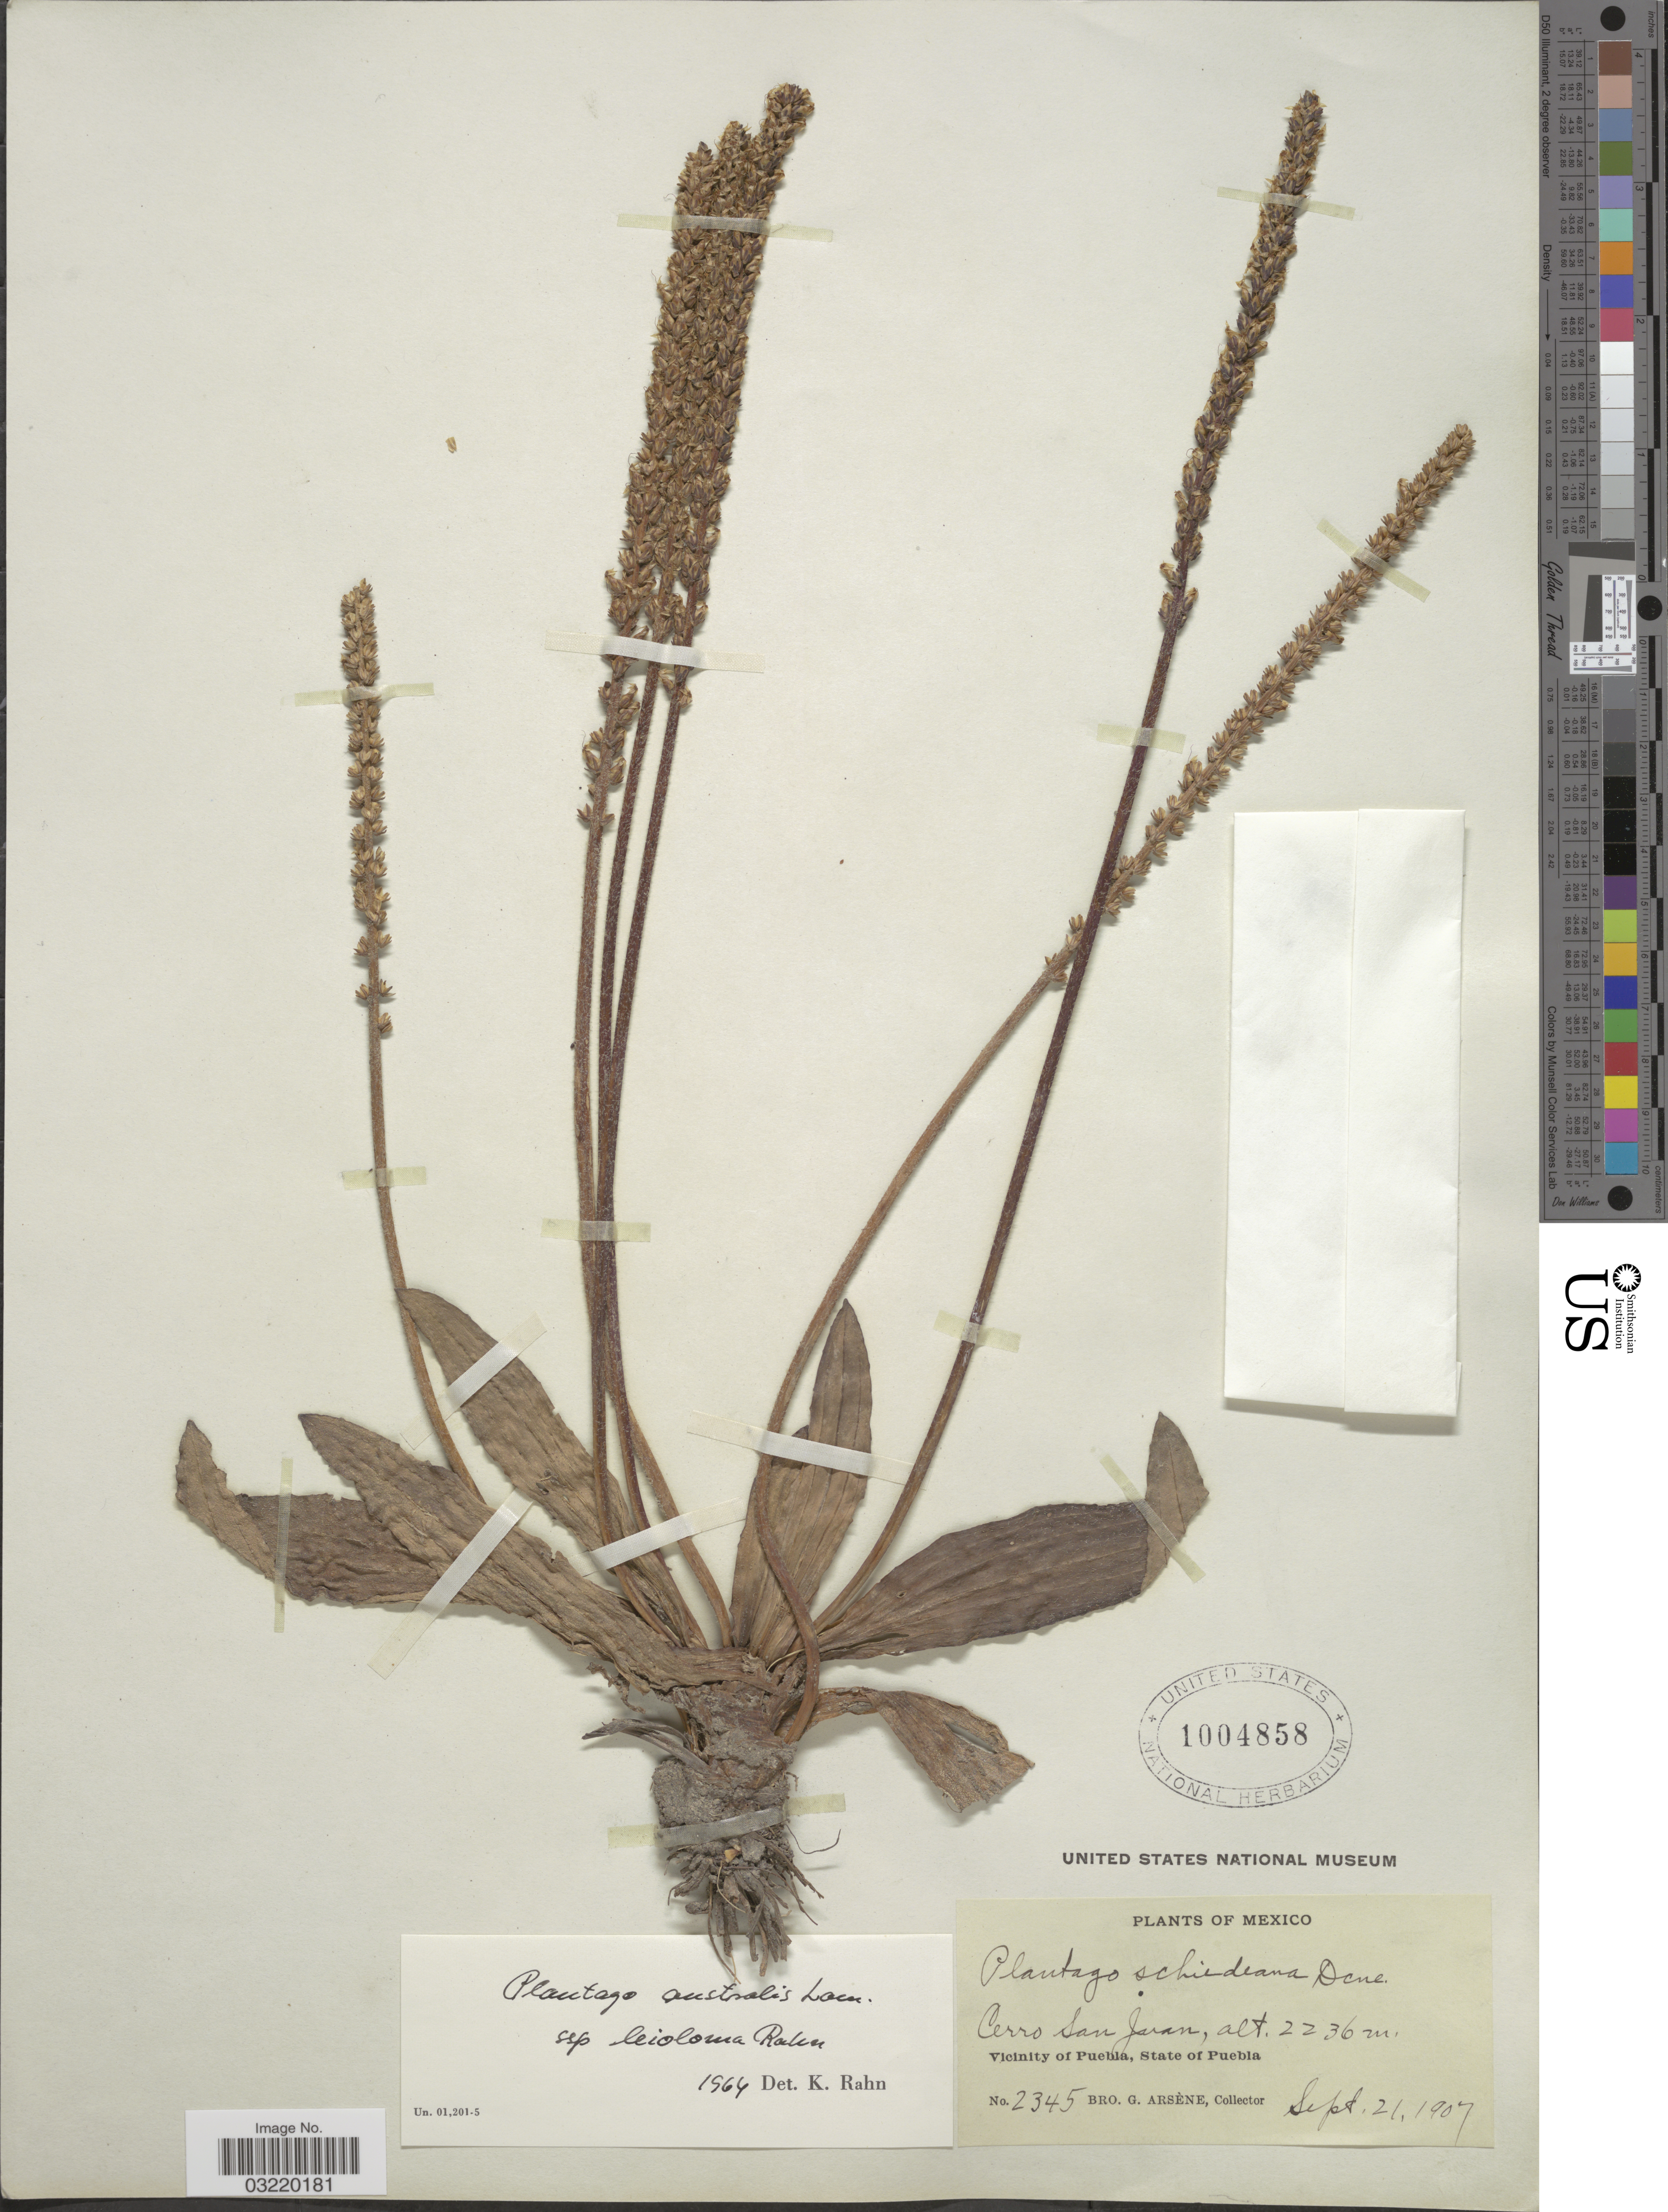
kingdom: Plantae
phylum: Tracheophyta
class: Magnoliopsida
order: Lamiales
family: Plantaginaceae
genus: Plantago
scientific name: Plantago australis subsp. leioloma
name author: Rahn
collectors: Bro. G. Arsène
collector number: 2345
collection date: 1907-09-21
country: Mexico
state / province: Puebla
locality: Cerro San Juan. Vicinity of Puebla.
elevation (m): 2236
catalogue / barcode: US 1004858